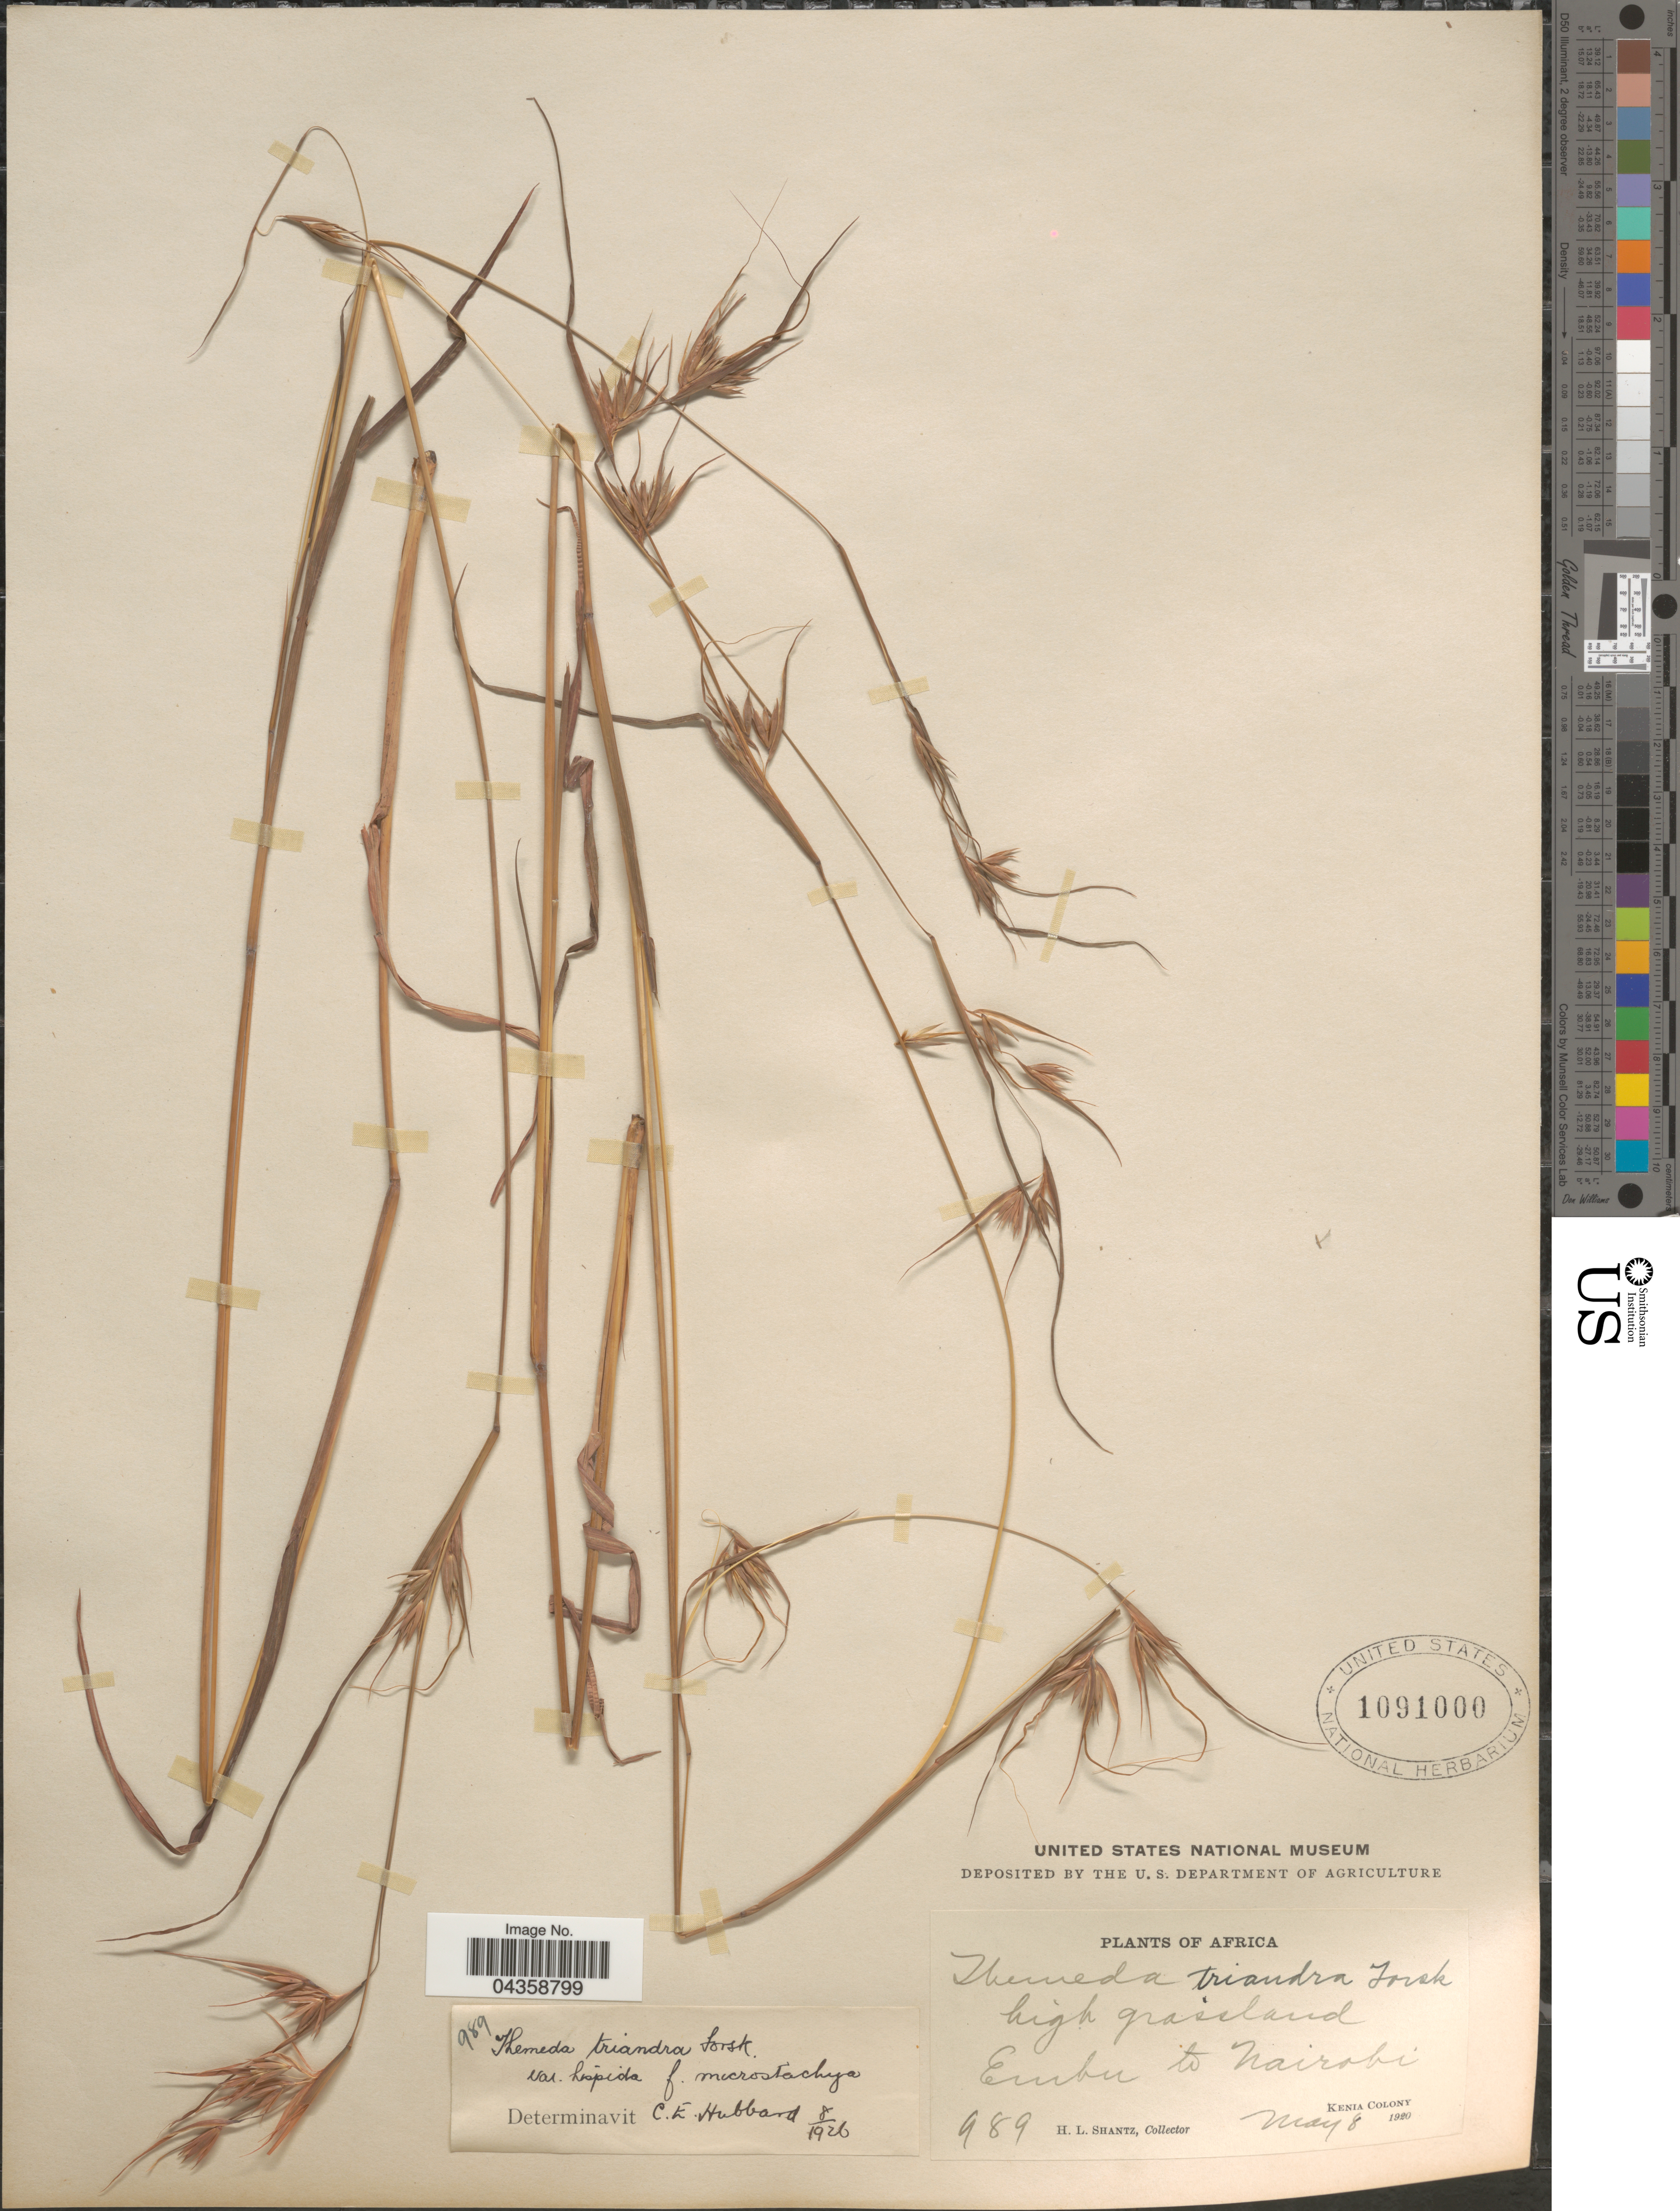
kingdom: Plantae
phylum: Tracheophyta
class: Liliopsida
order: Poales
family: Poaceae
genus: Themeda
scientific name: Themeda triandra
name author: Forssk.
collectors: H. Shantz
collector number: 989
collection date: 1920-05-08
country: Kenya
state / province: Nairobi Area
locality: Embu to Nairobi. Kenia Colony.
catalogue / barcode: US 1091000